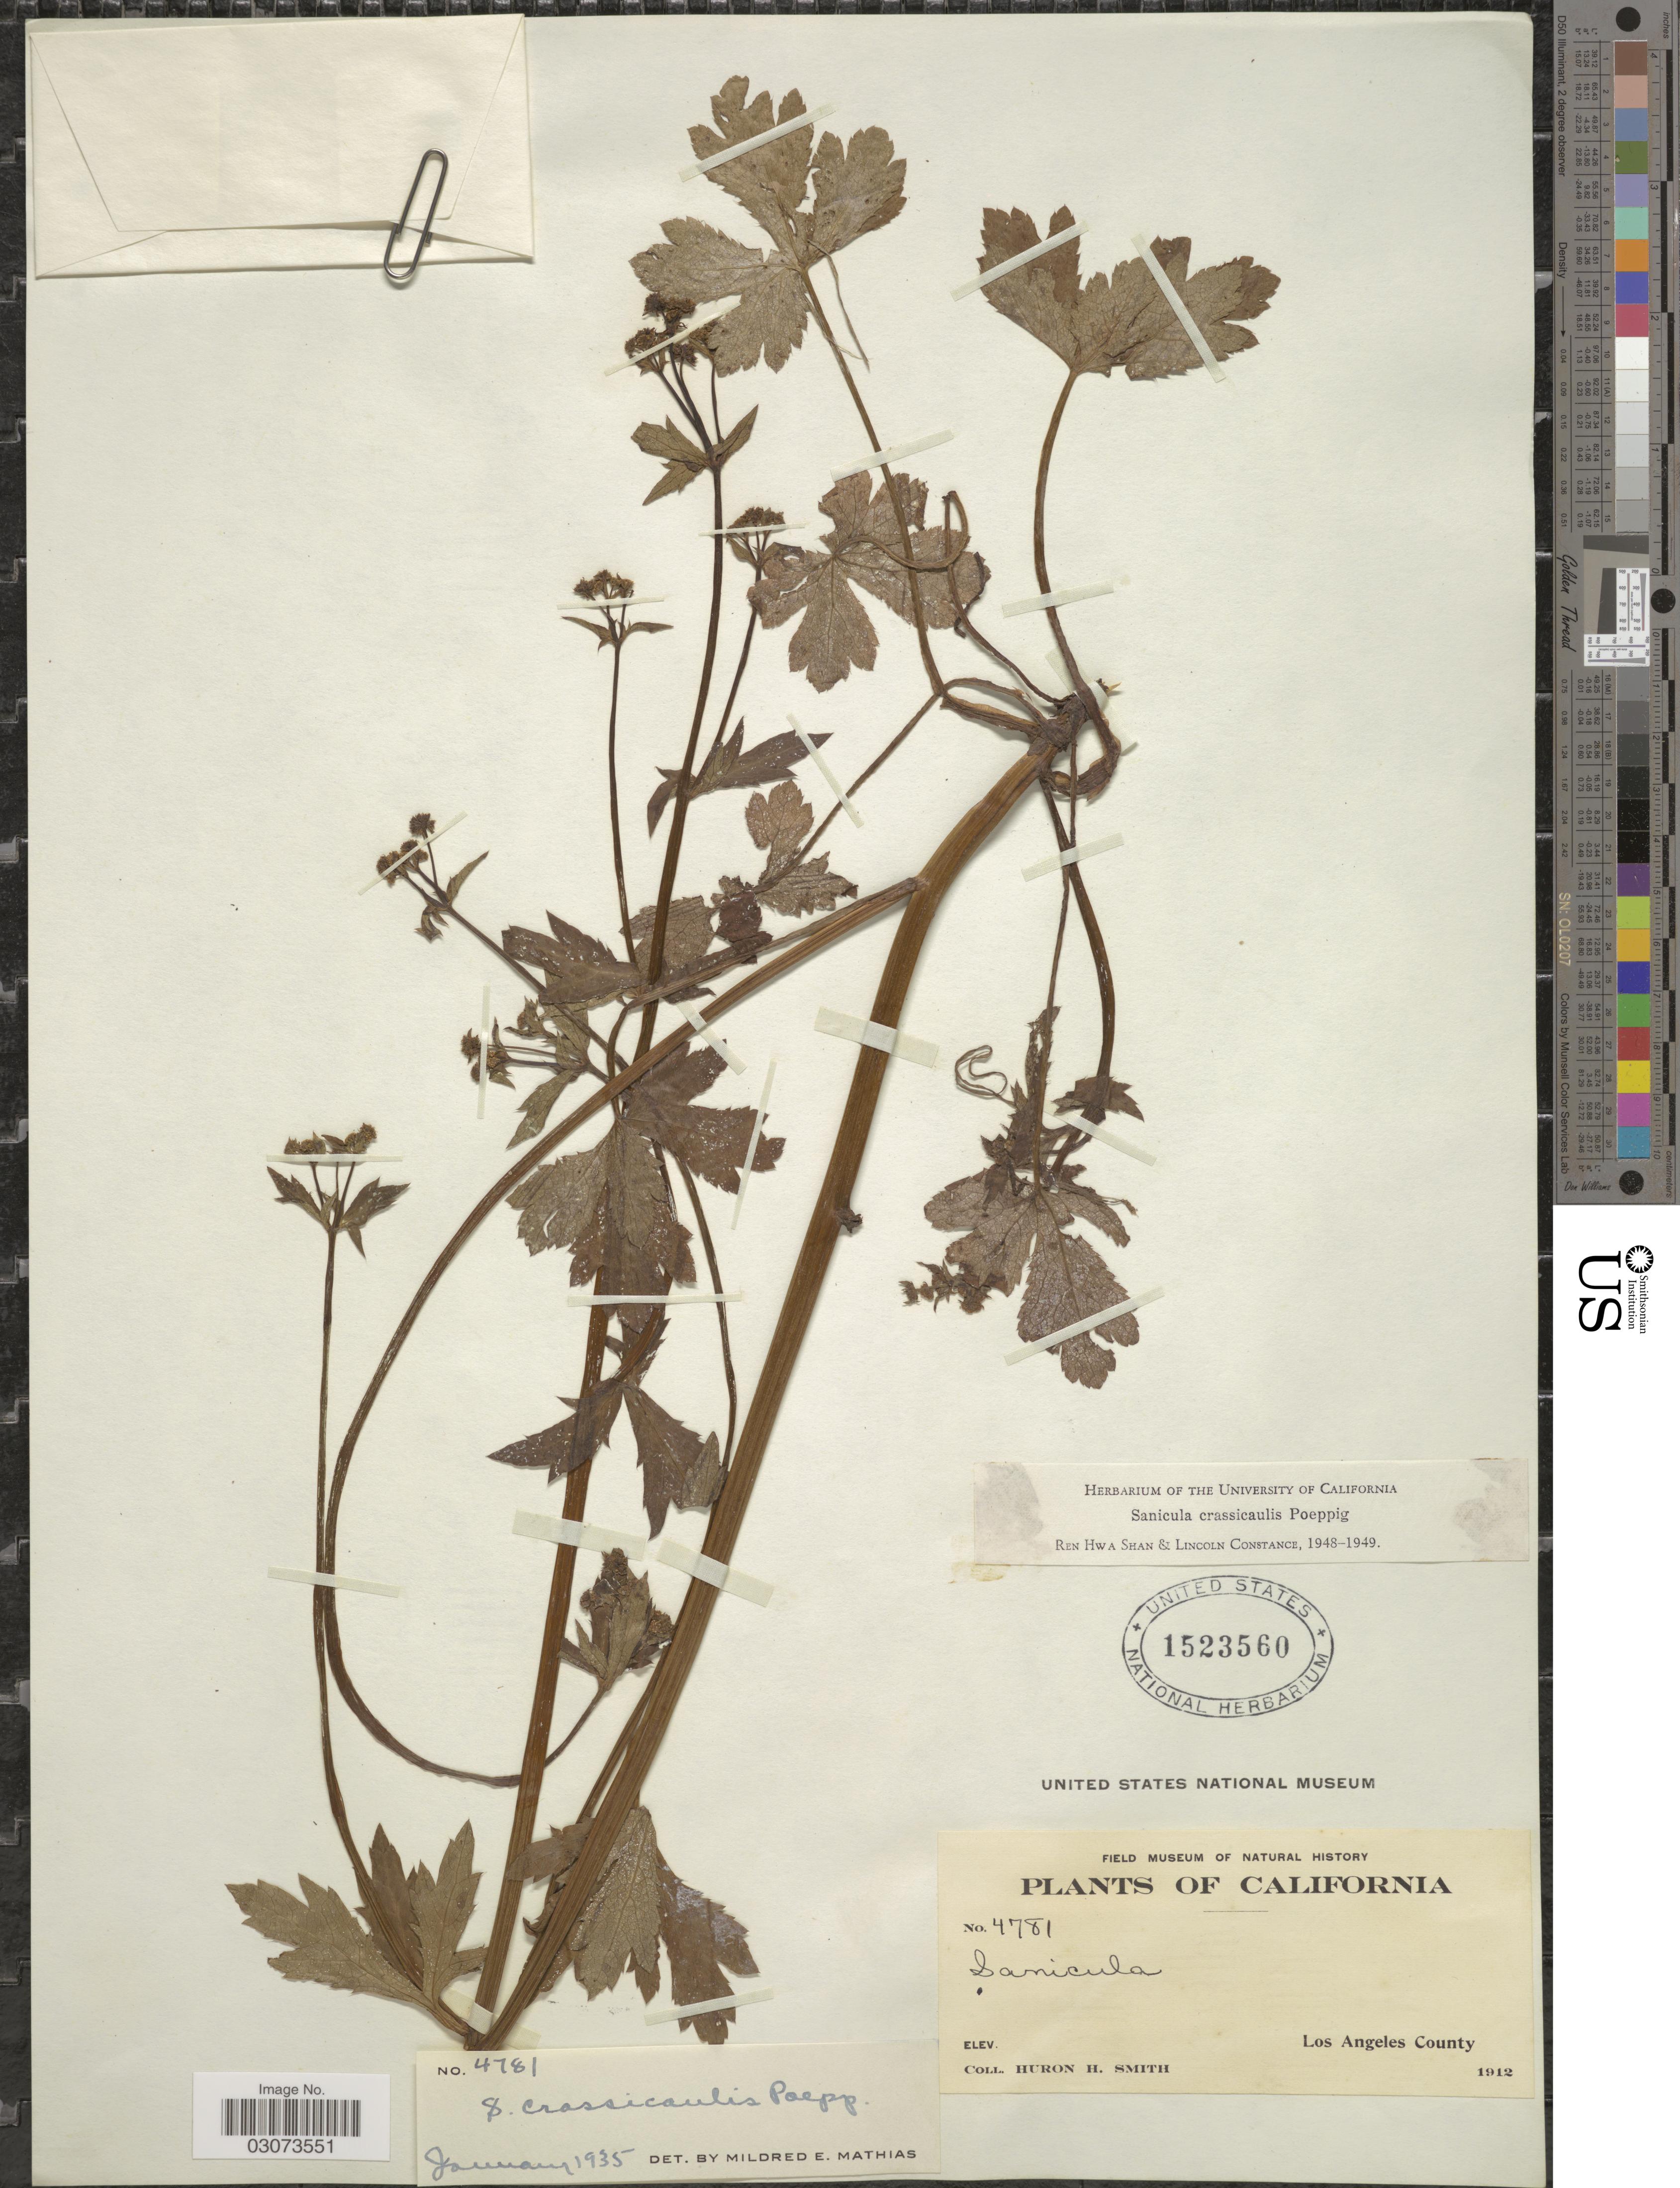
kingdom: Plantae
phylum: Tracheophyta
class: Magnoliopsida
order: Apiales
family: Apiaceae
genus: Sanicula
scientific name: Sanicula crassicaulis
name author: Poepp. ex DC.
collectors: Huron H. Smith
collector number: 4781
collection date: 1912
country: United States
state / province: California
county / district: Los Angeles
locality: Los Angeles County.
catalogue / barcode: US 1523560